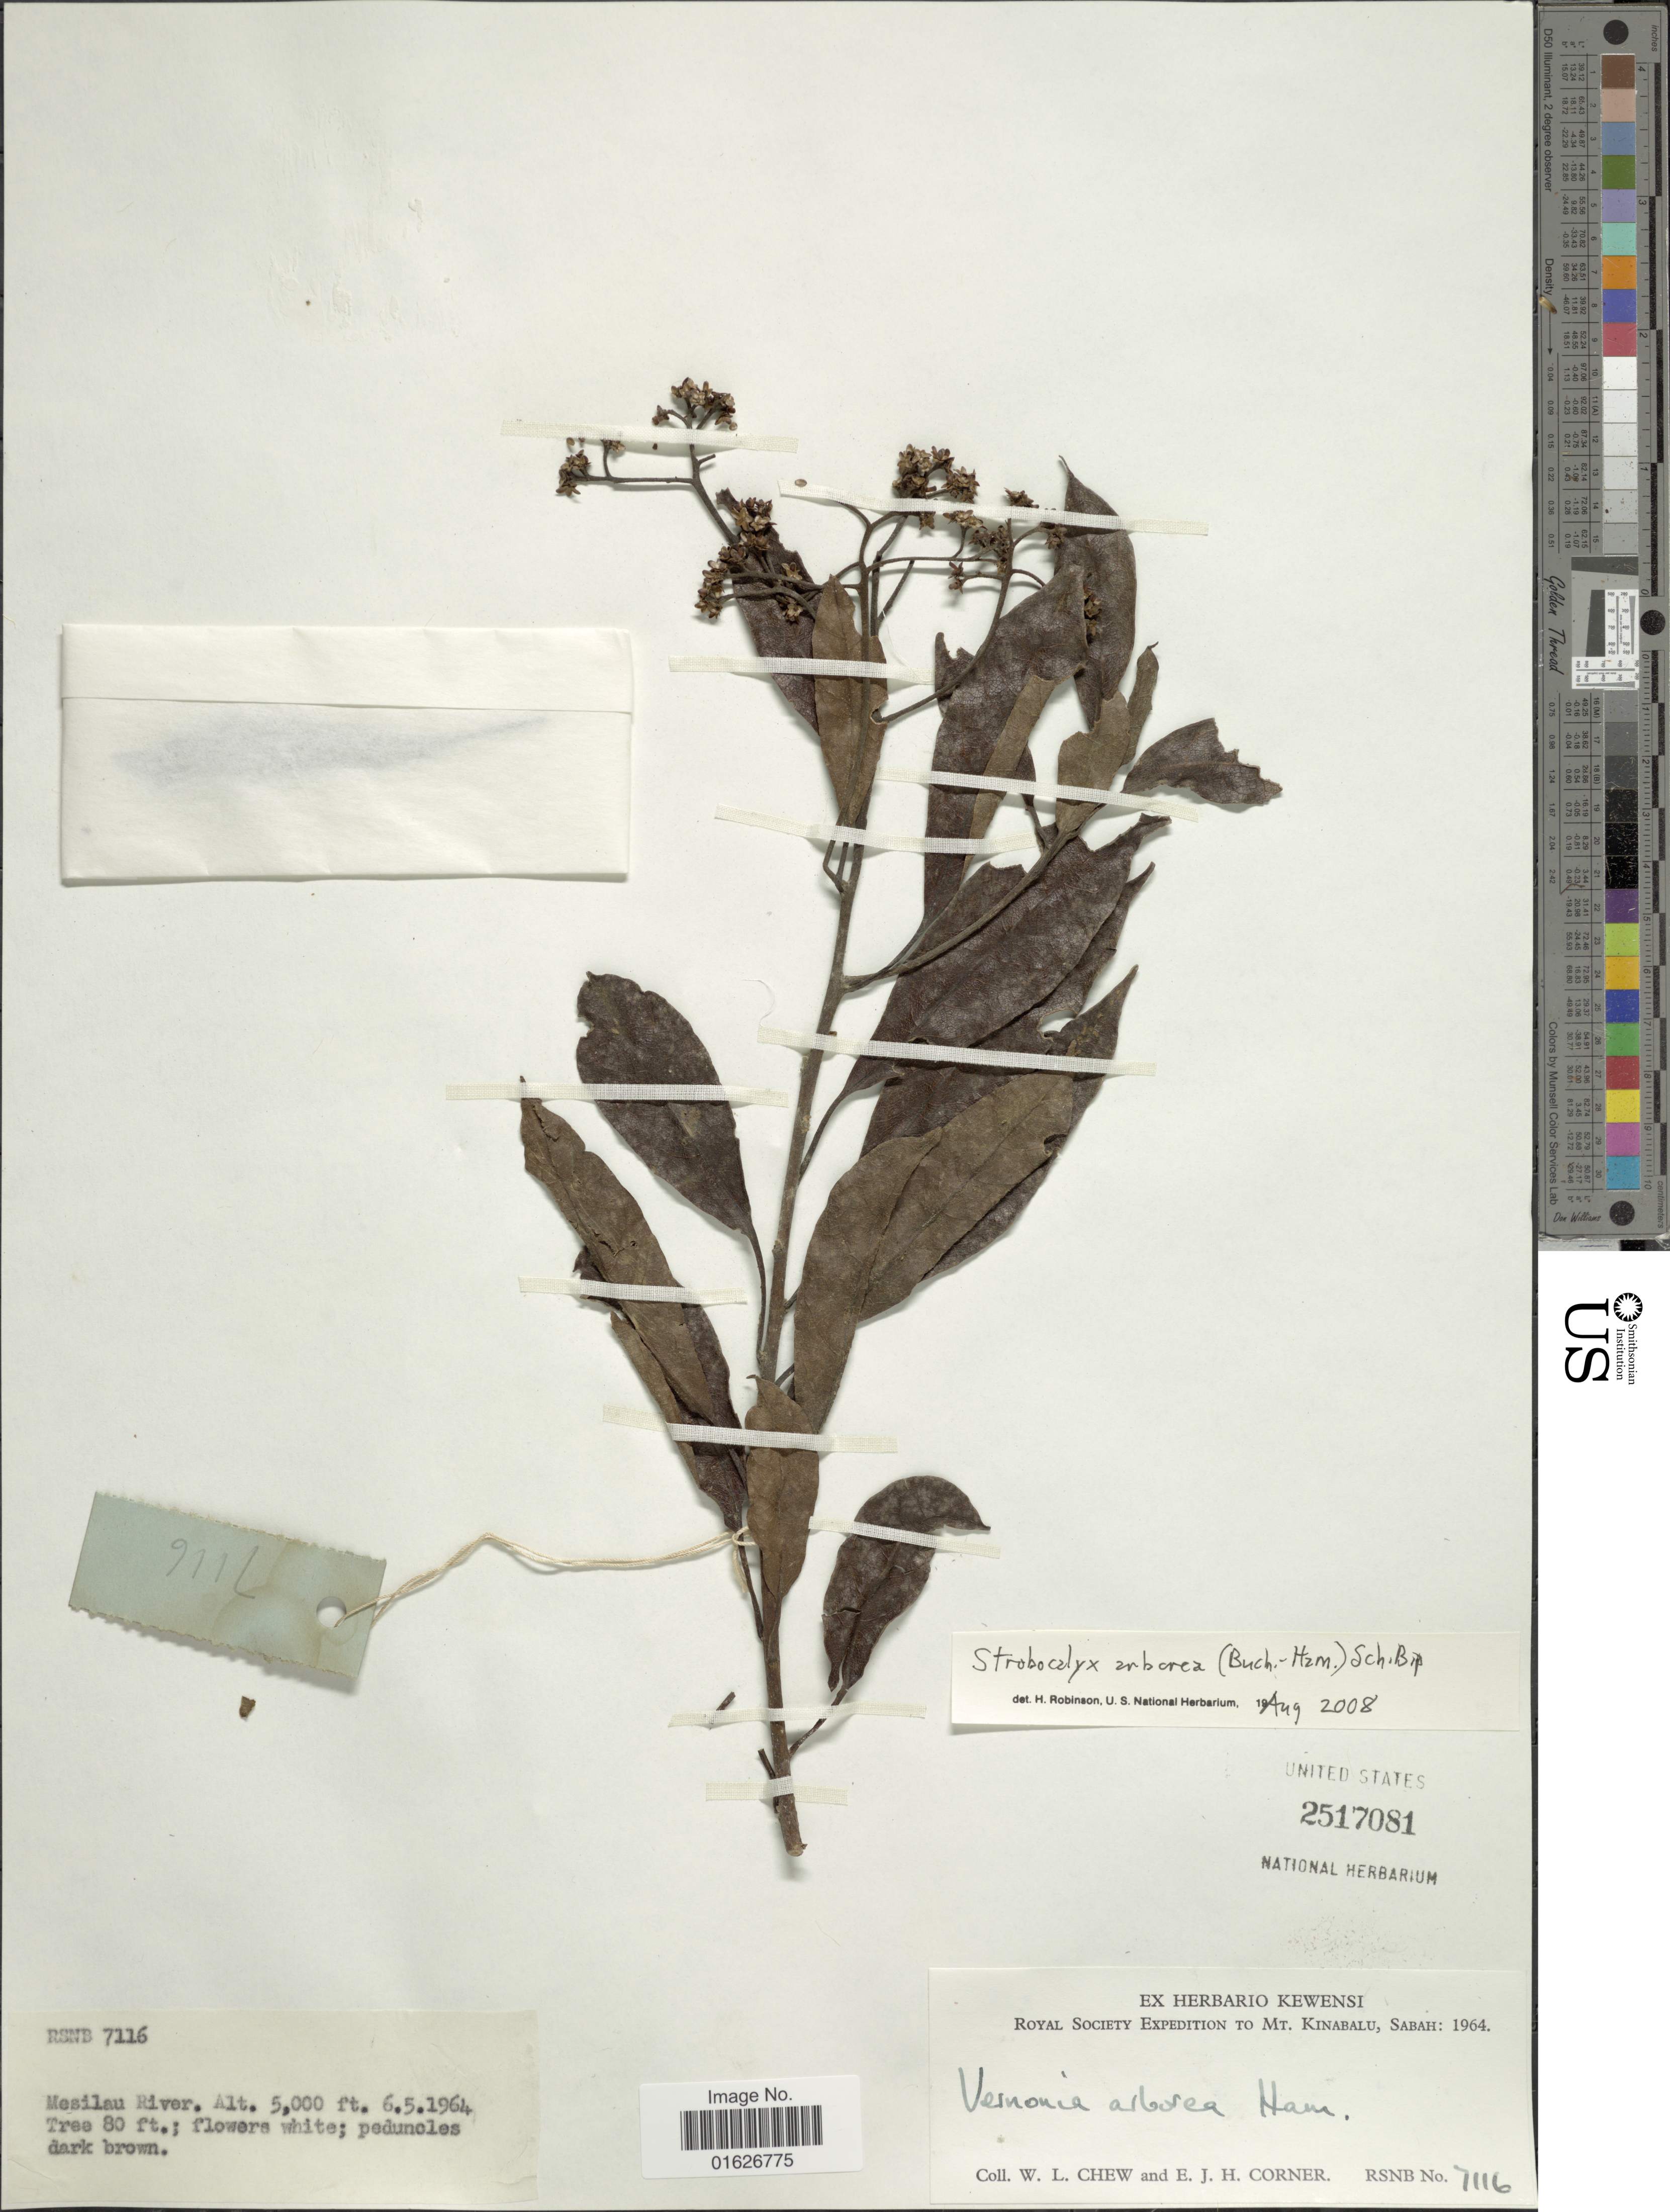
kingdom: Plantae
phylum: Tracheophyta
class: Magnoliopsida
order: Asterales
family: Asteraceae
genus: Strobocalyx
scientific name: Strobocalyx arborea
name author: (Buch.-Ham.) Sch. Bip.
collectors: W. Chew & E. Corner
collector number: RSNB 7116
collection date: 1964-05-06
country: Malaysia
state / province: Sabah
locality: Mesilau River, Mt. Kinabalu.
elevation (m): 1524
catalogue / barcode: US 2517081